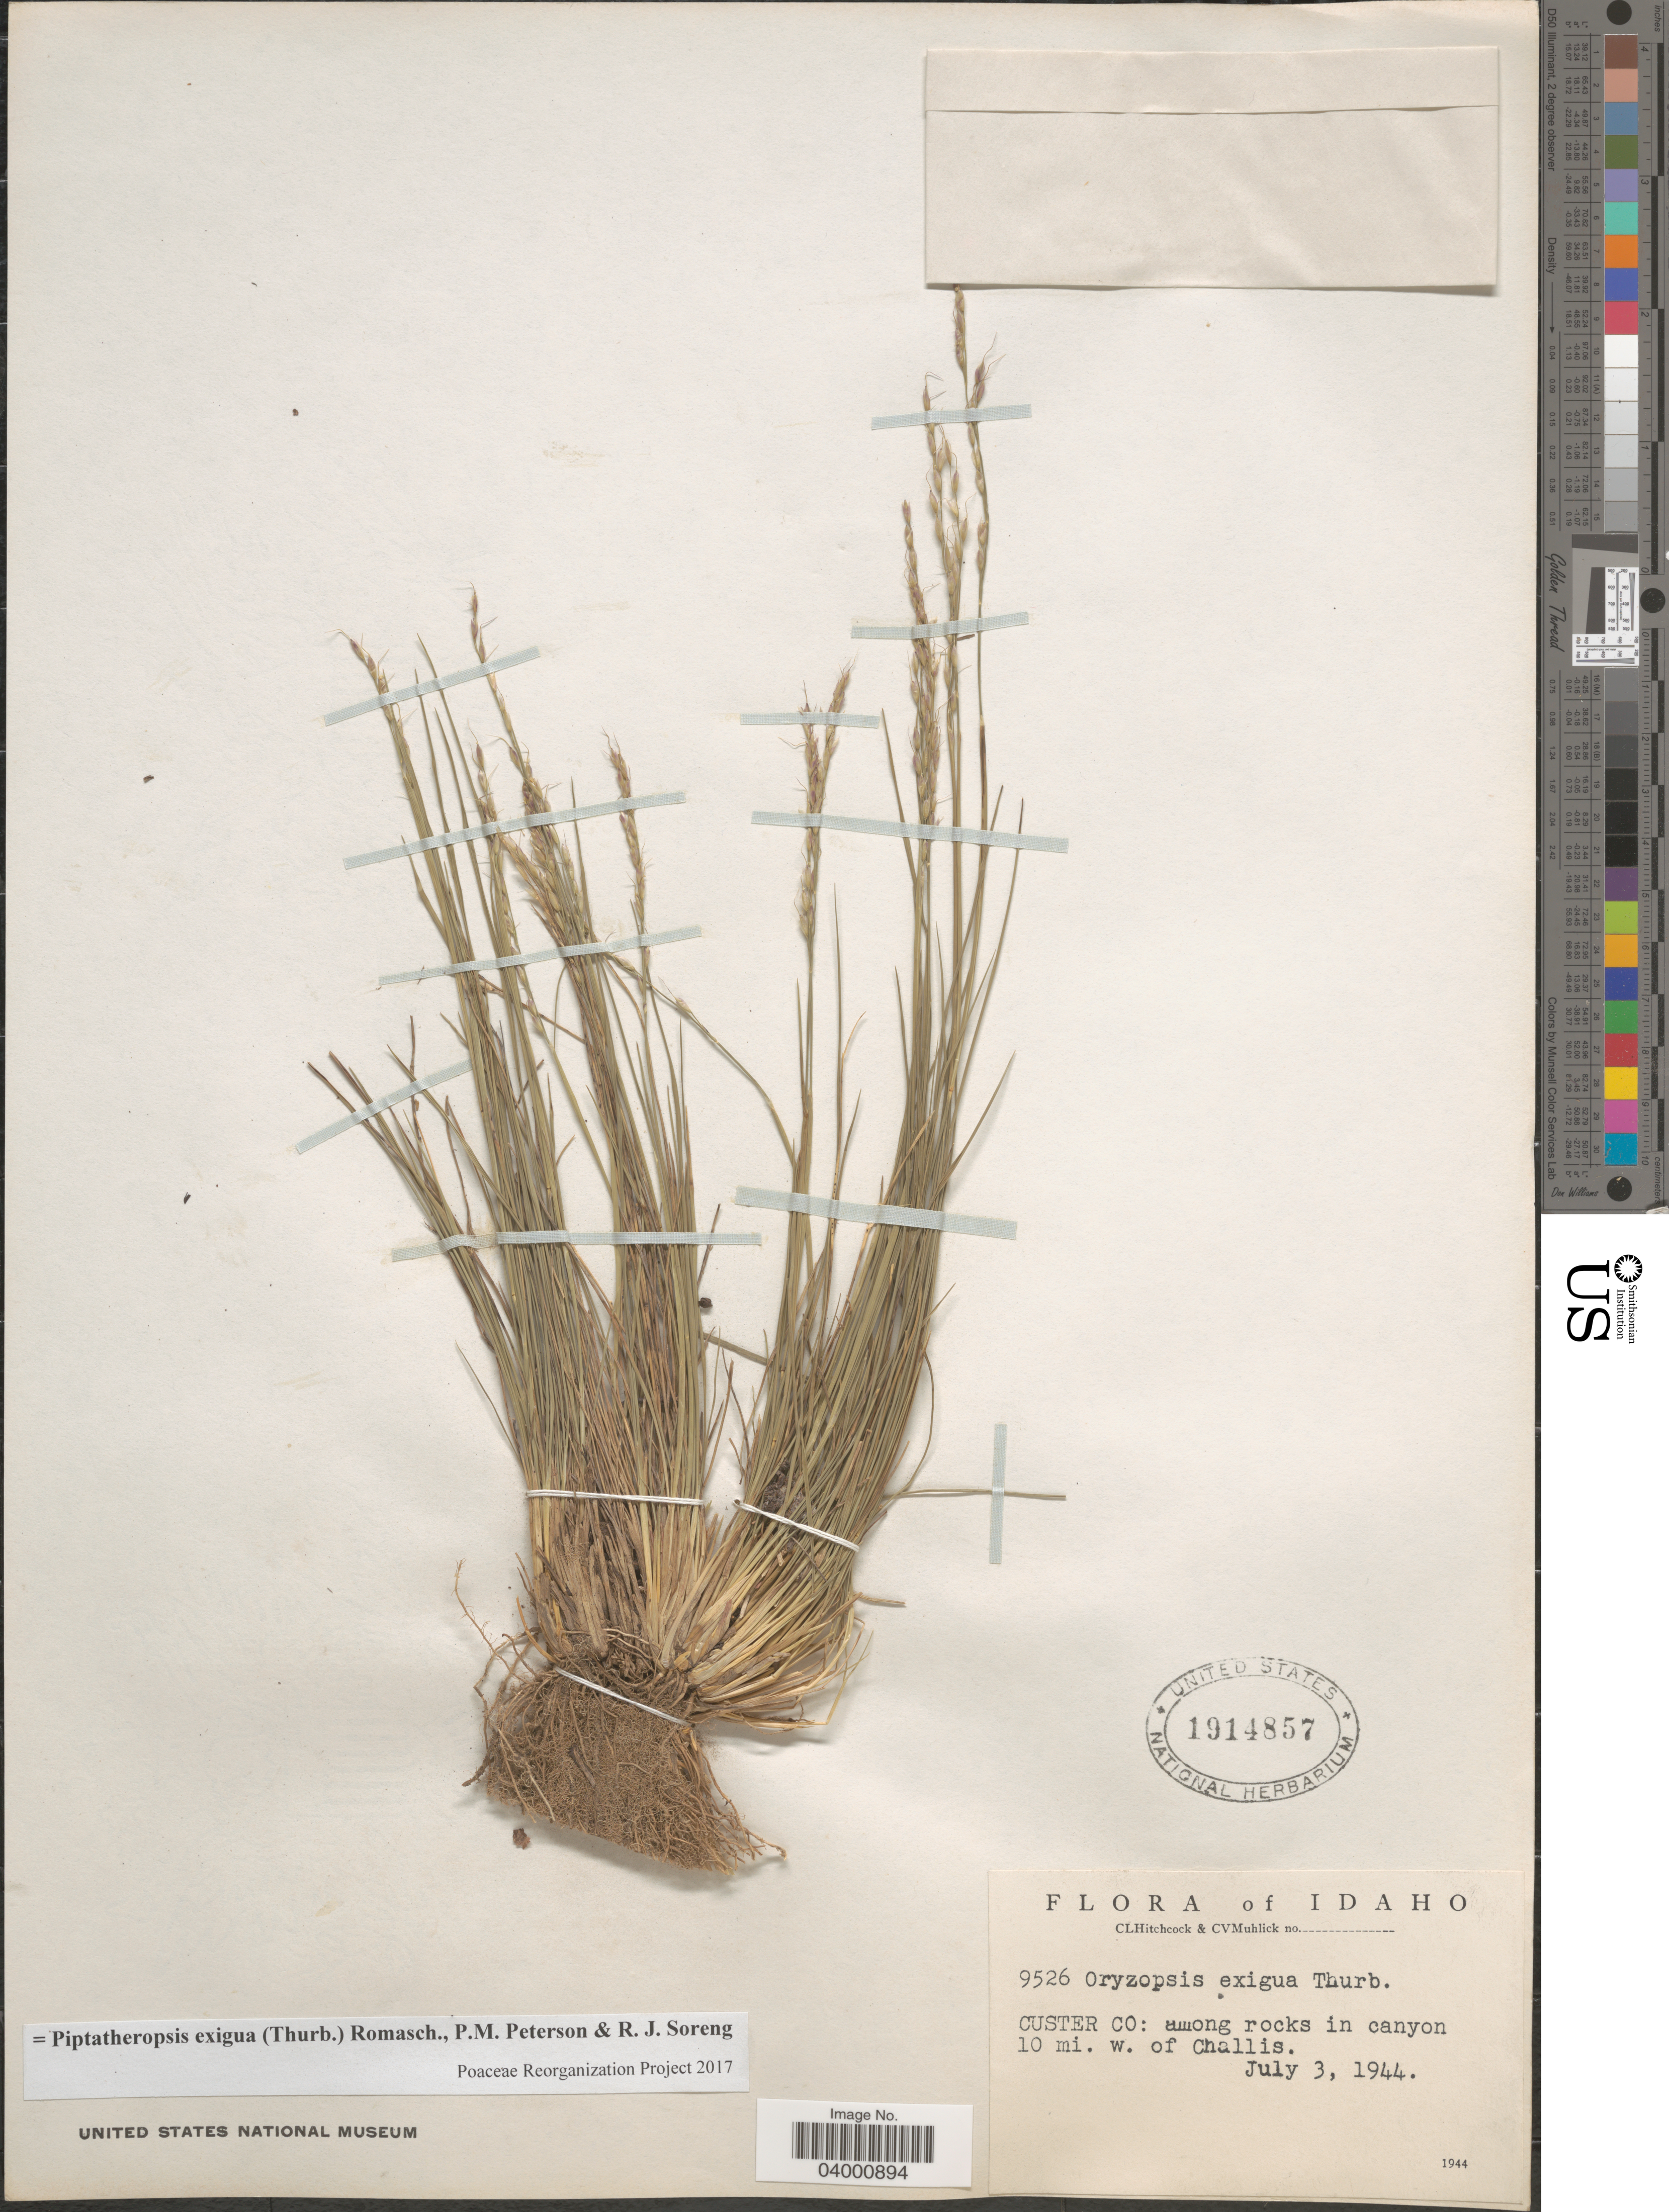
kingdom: Plantae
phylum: Tracheophyta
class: Liliopsida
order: Poales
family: Poaceae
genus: Piptatheropsis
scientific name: Piptatheropsis exigua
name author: (Thurb.) Romasch. et al.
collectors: C. L. Hitchcock & C. V. Muhlick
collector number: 9526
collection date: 1944-07-03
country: United States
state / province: Idaho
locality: Custer Co: among rocks in canyon 10 mi. w. of Challis.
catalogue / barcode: US 1914857